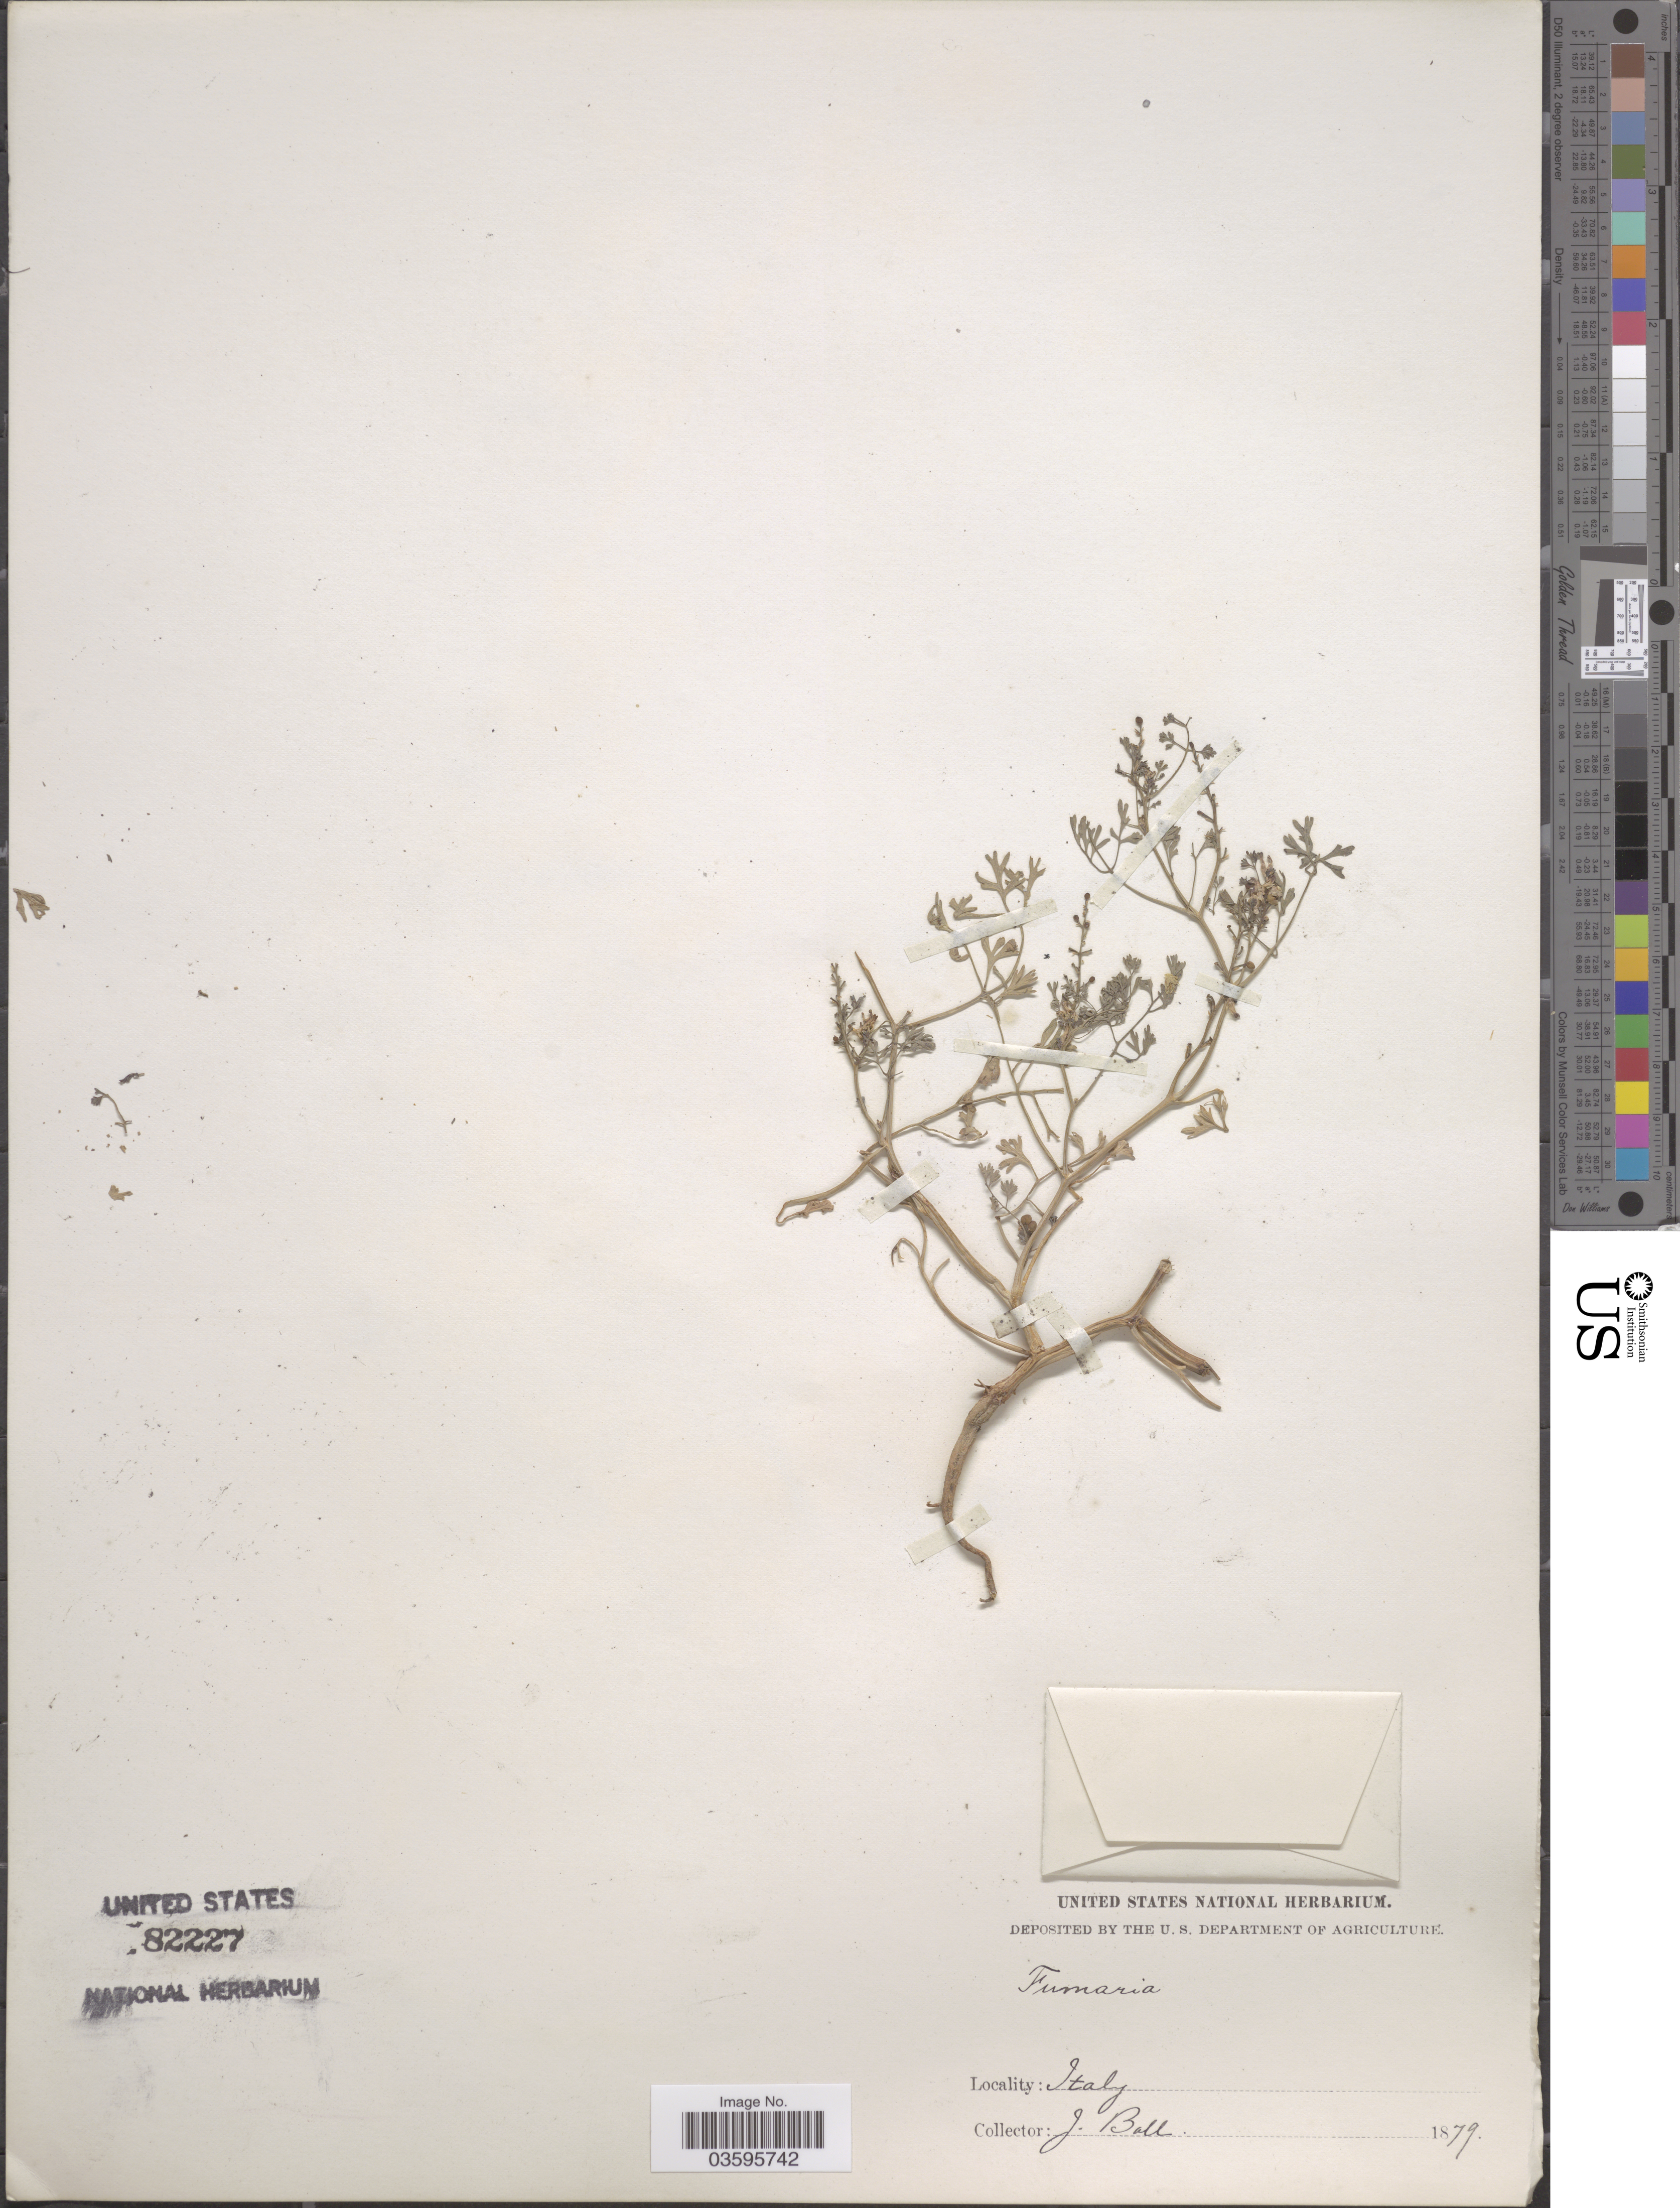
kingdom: Plantae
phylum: Tracheophyta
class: Magnoliopsida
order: Ranunculales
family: Papaveraceae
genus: Fumaria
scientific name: Fumaria sp.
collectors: J. Ball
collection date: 1879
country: Italy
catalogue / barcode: US 82227